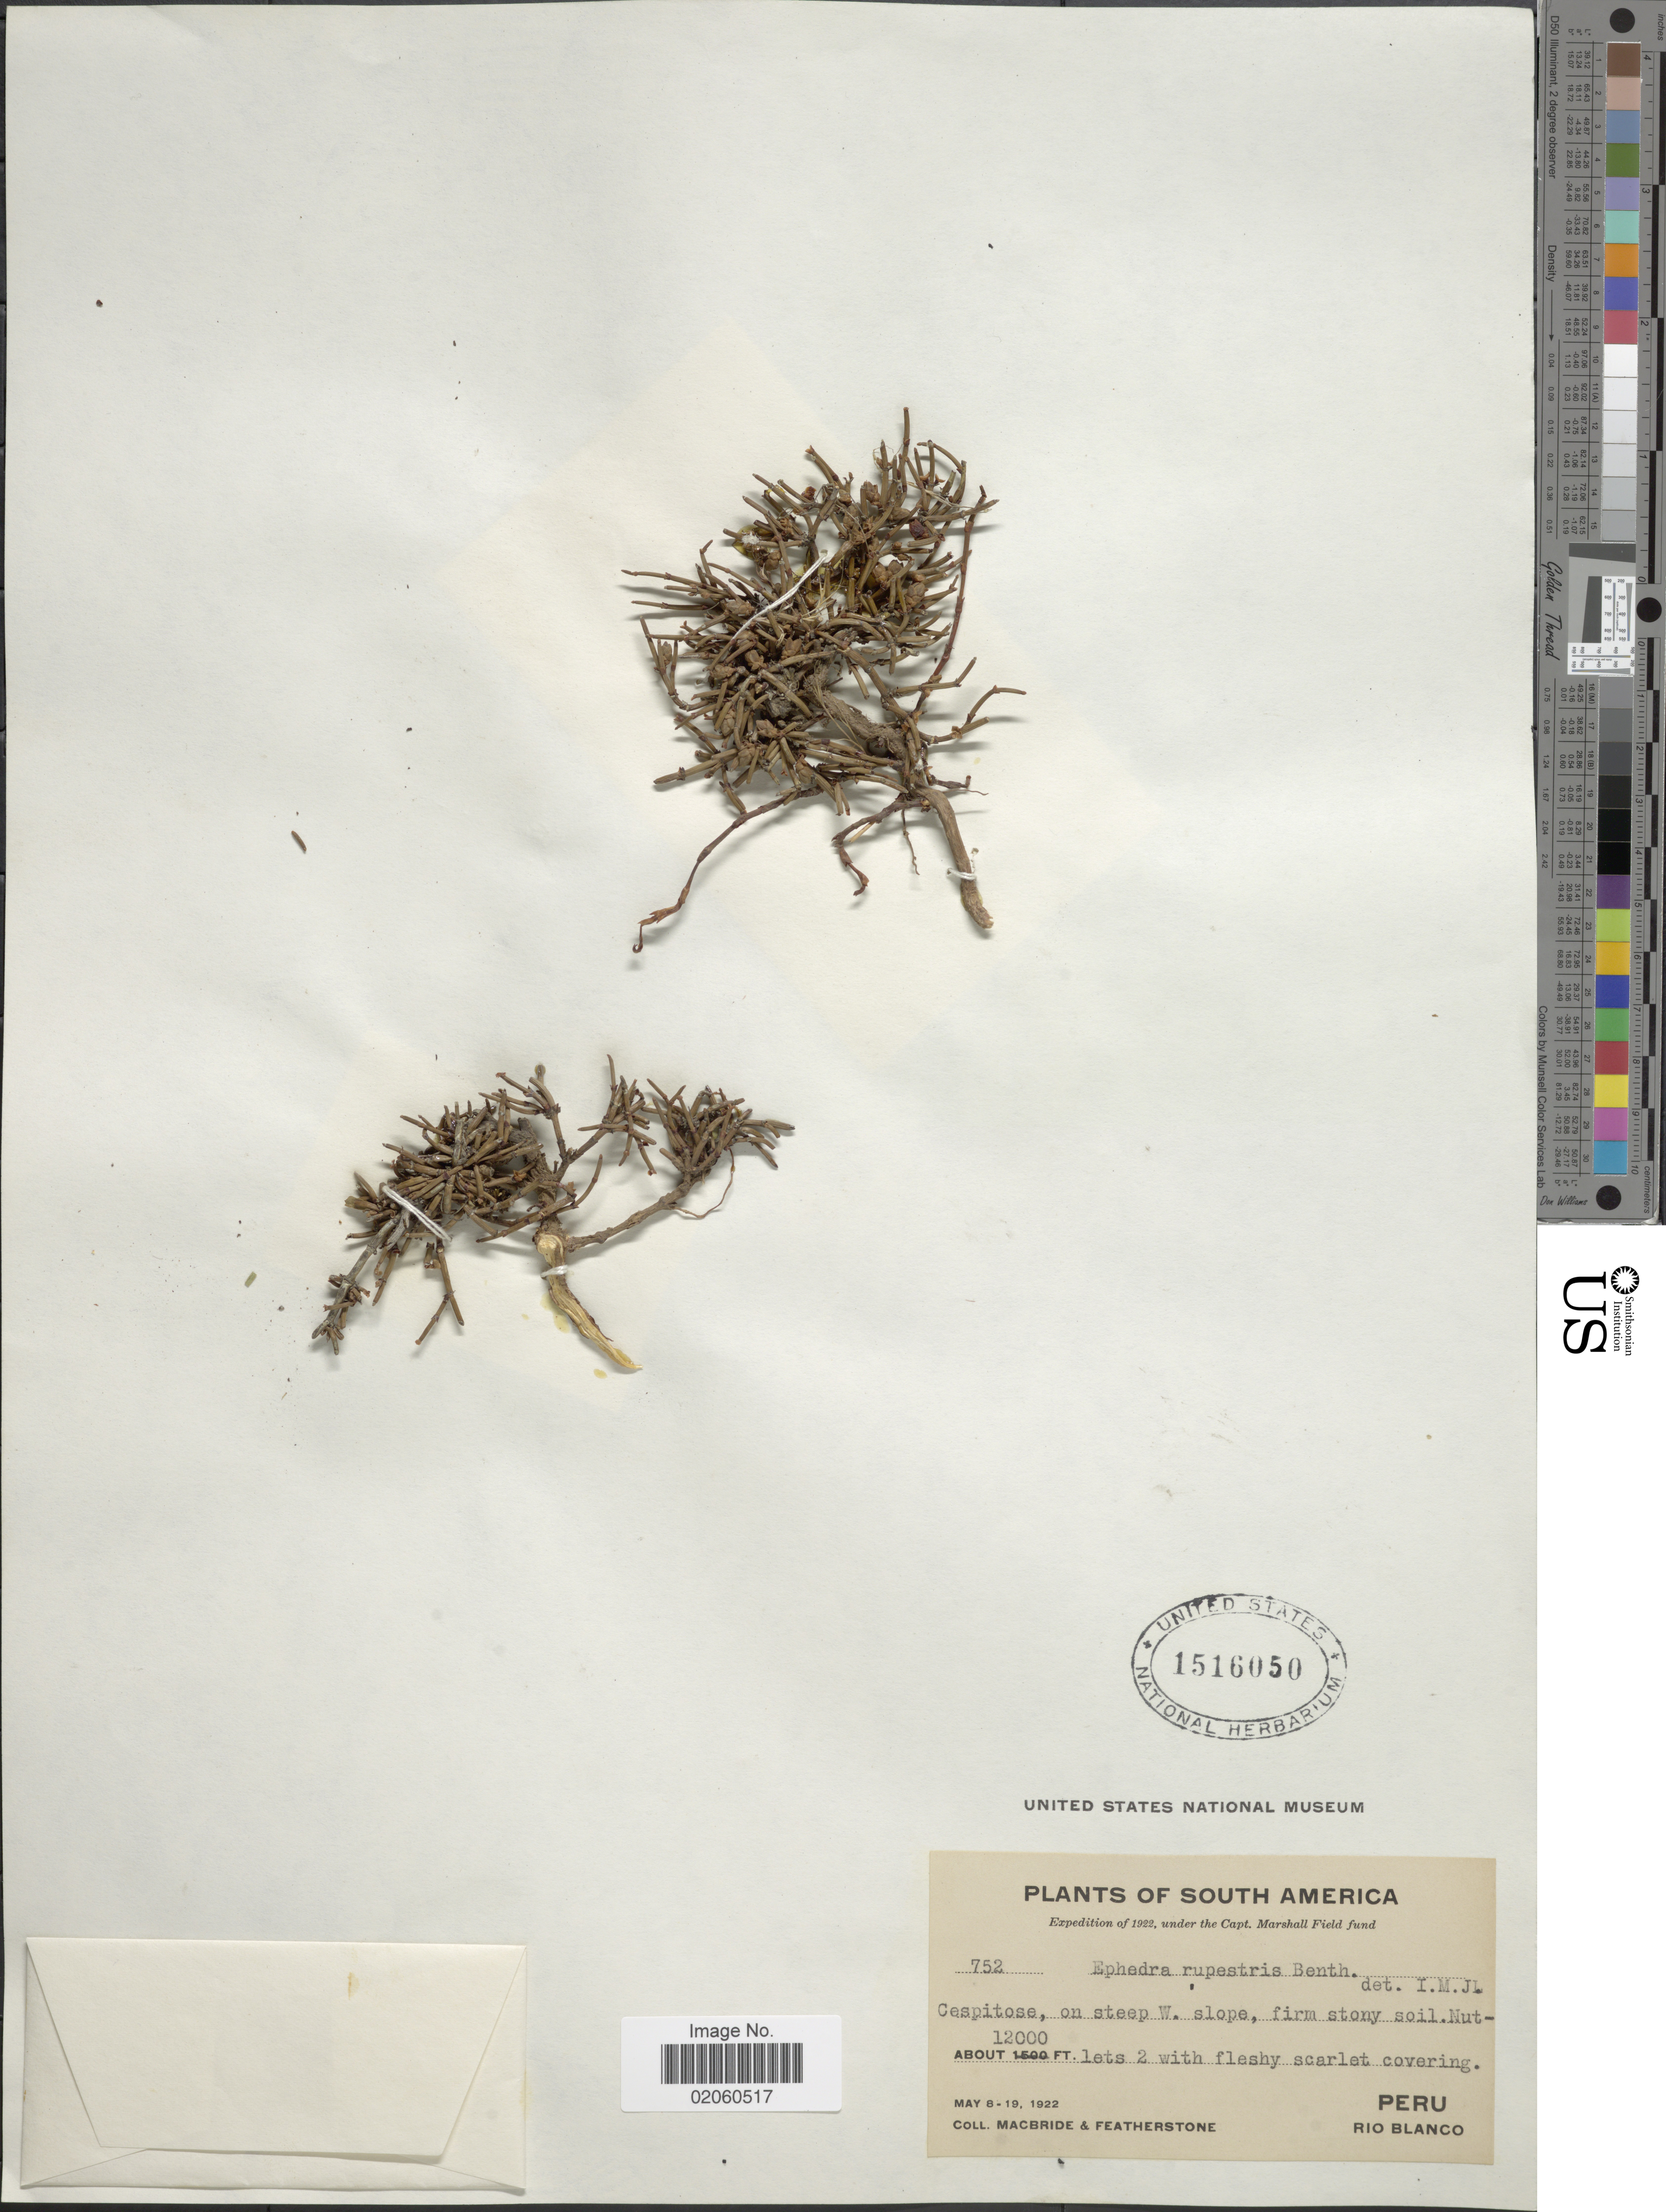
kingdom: Plantae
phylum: Tracheophyta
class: Gnetopsida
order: Ephedrales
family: Ephedraceae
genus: Ephedra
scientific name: Ephedra rupestris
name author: Benth.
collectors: Macbride, -- & -. Featherstone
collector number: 752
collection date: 1922-05-08/1922-05-19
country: Peru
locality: Cespitose, on steep W. slope, firm stony soil, Rio Blanco.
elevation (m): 3658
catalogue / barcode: US 1516050